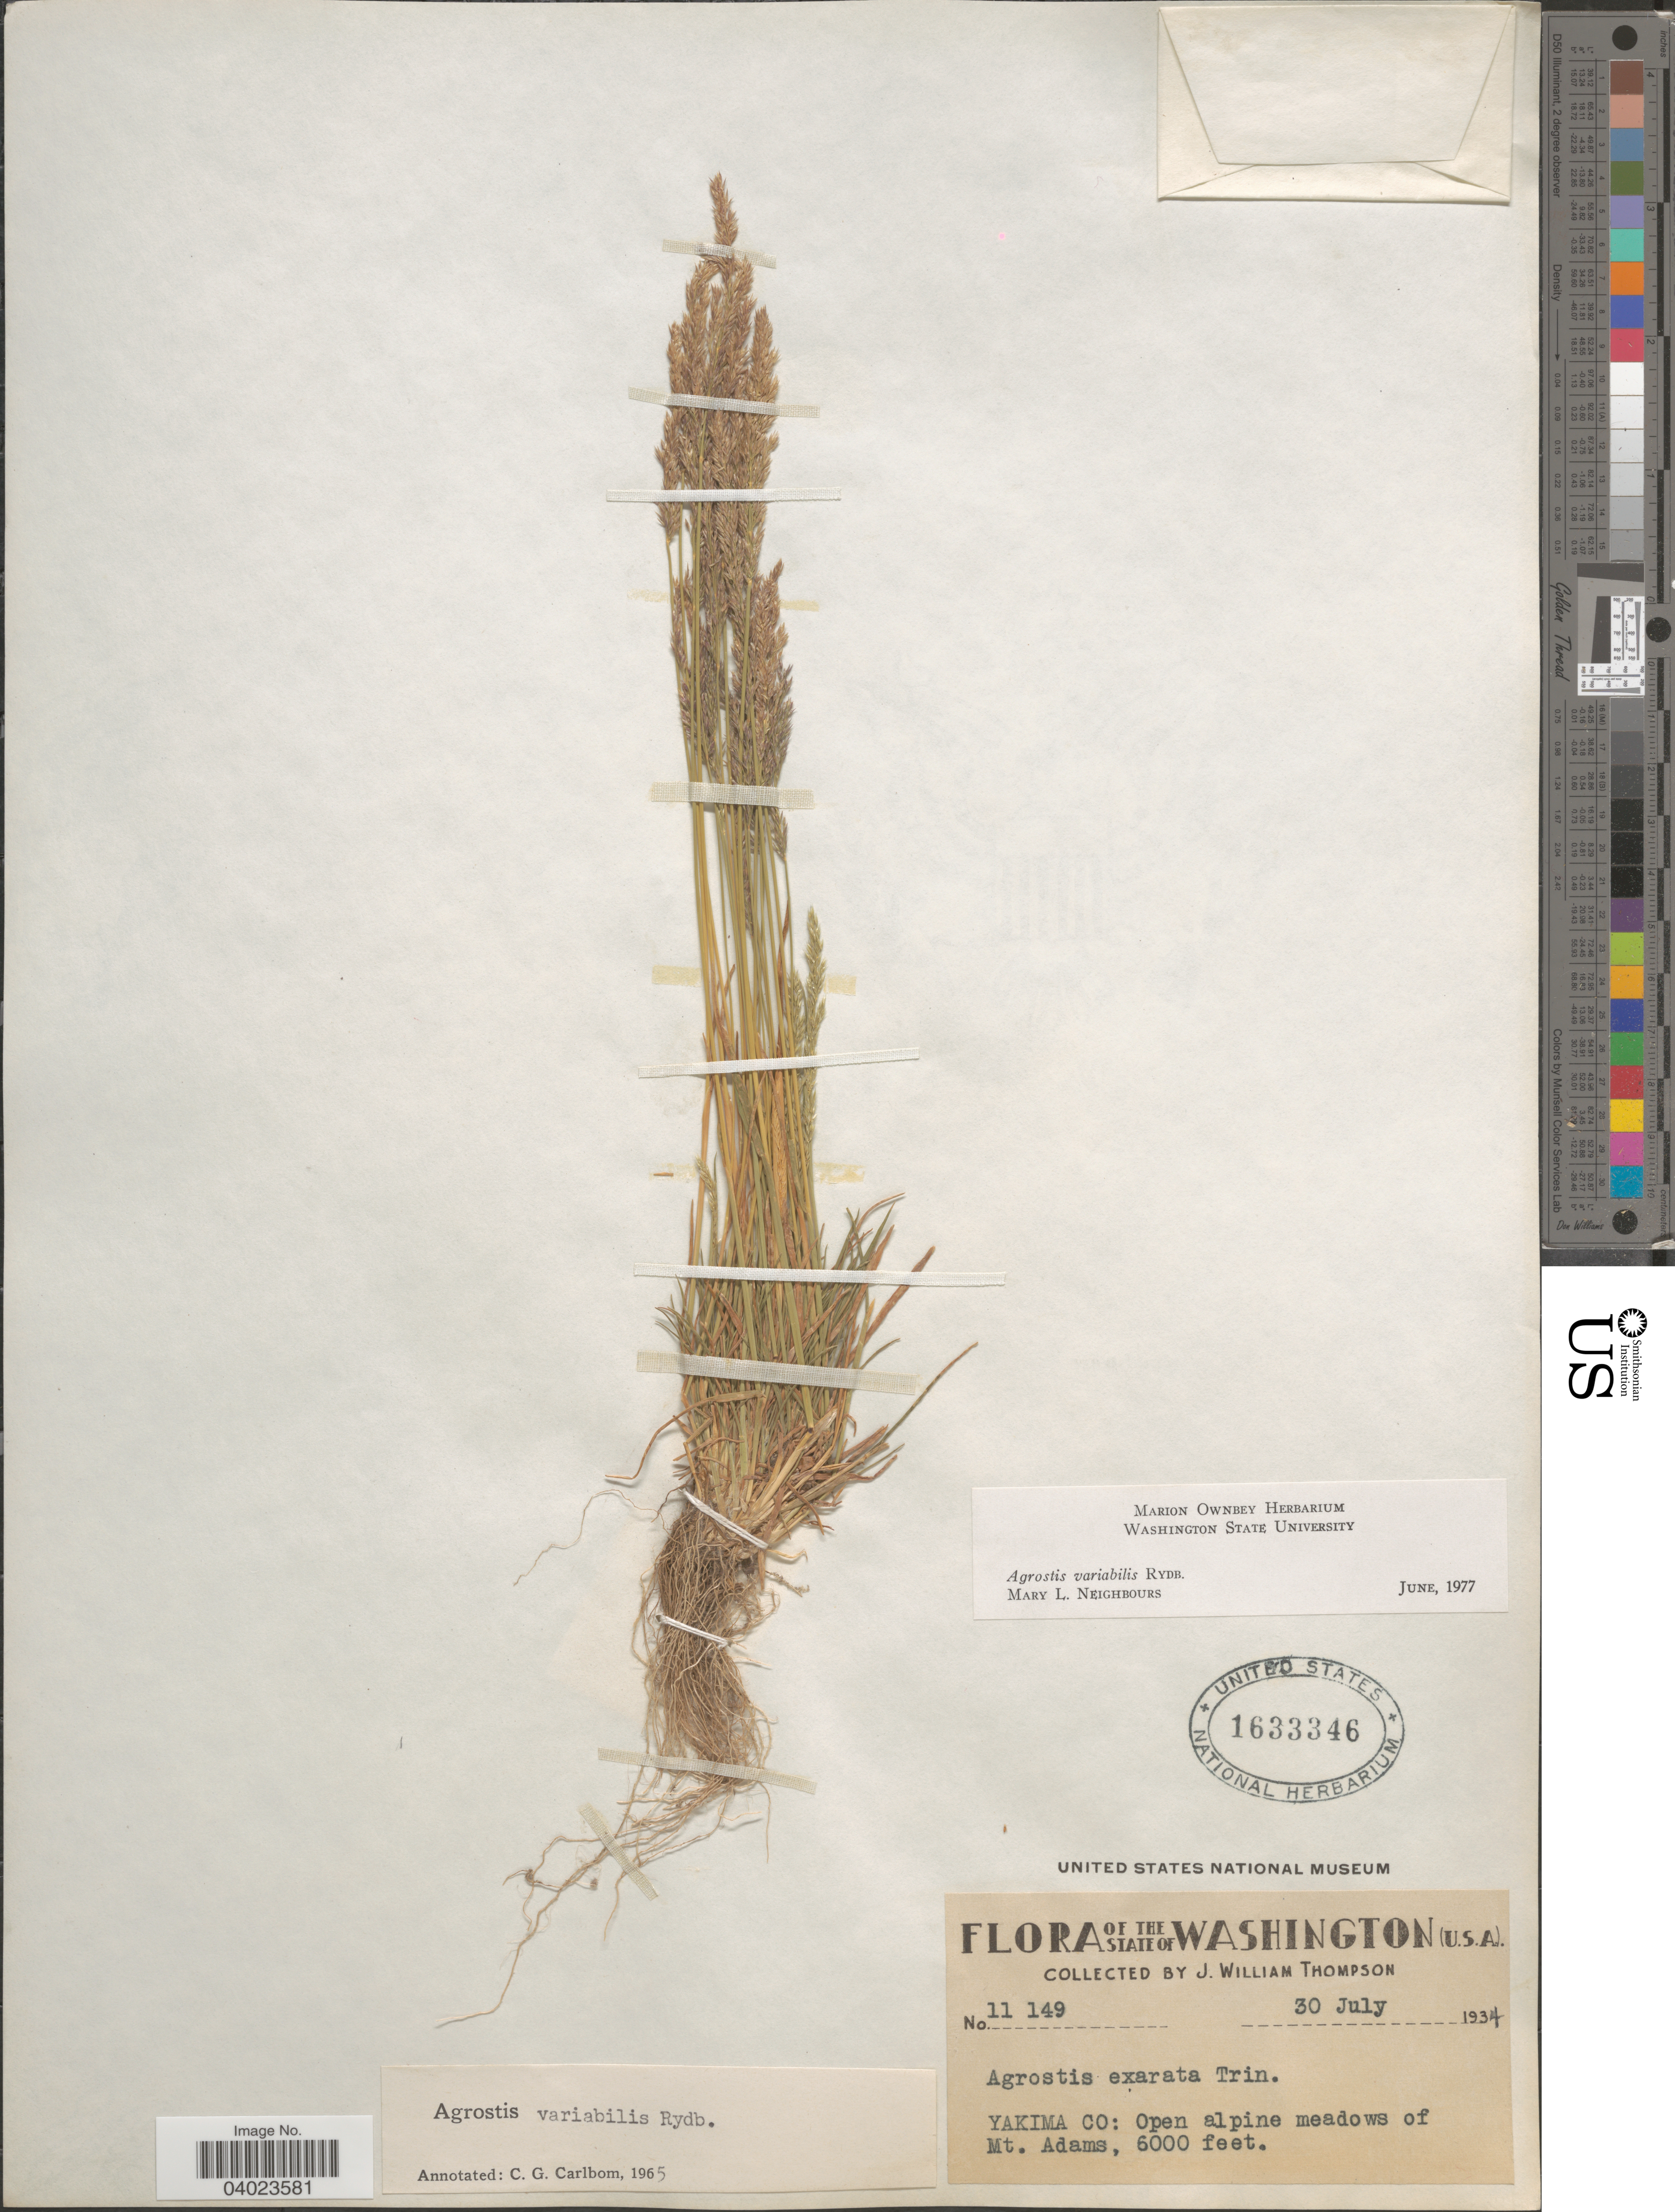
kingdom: Plantae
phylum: Tracheophyta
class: Liliopsida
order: Poales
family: Poaceae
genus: Agrostis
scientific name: Agrostis variabilis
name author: Rydb.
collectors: J. W. Thompson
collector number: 11149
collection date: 1934-07-30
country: United States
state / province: Washington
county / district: Yakima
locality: Yakima Co: Open alpine meadows of Mt. Adams.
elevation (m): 1829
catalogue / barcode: US 1633346